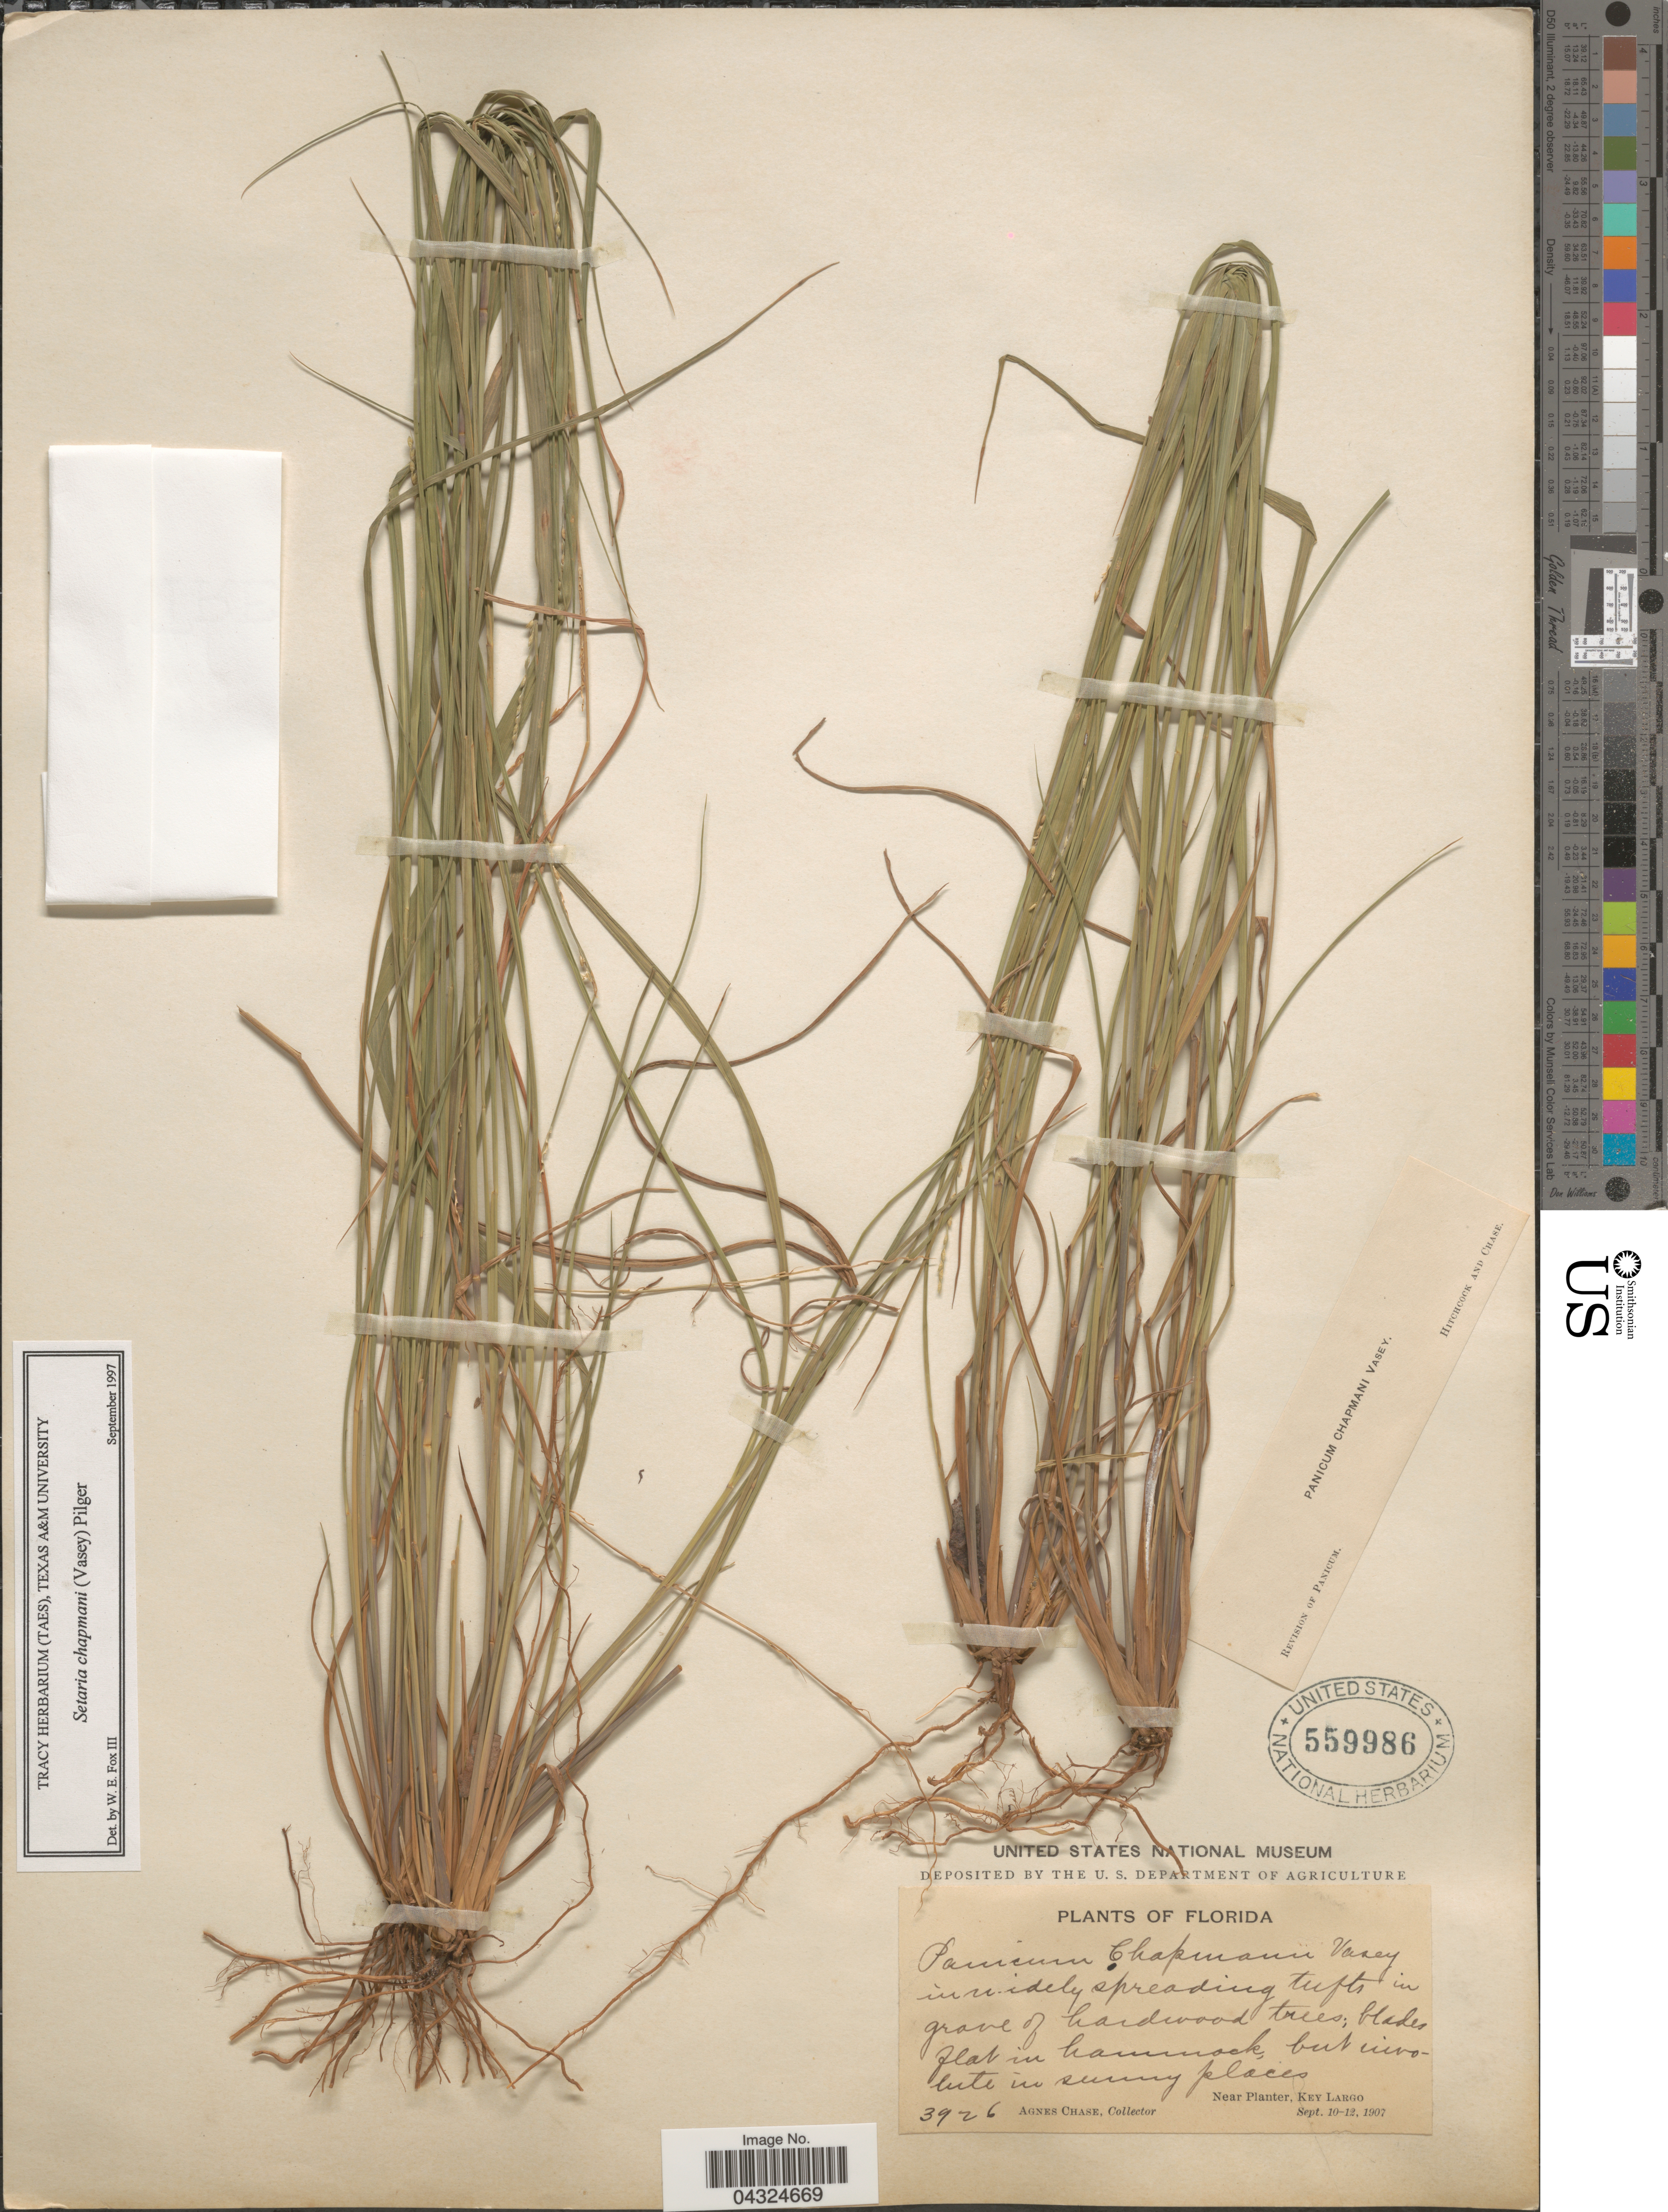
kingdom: Plantae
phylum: Tracheophyta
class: Liliopsida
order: Poales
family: Poaceae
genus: Setaria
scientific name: Setaria chapmanii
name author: (Vasey) Pilg.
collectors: A. Chase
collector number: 3926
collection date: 1907-09-10/1907-09-12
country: United States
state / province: Florida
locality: Near Planter, Key Largo.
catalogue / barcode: US 559986